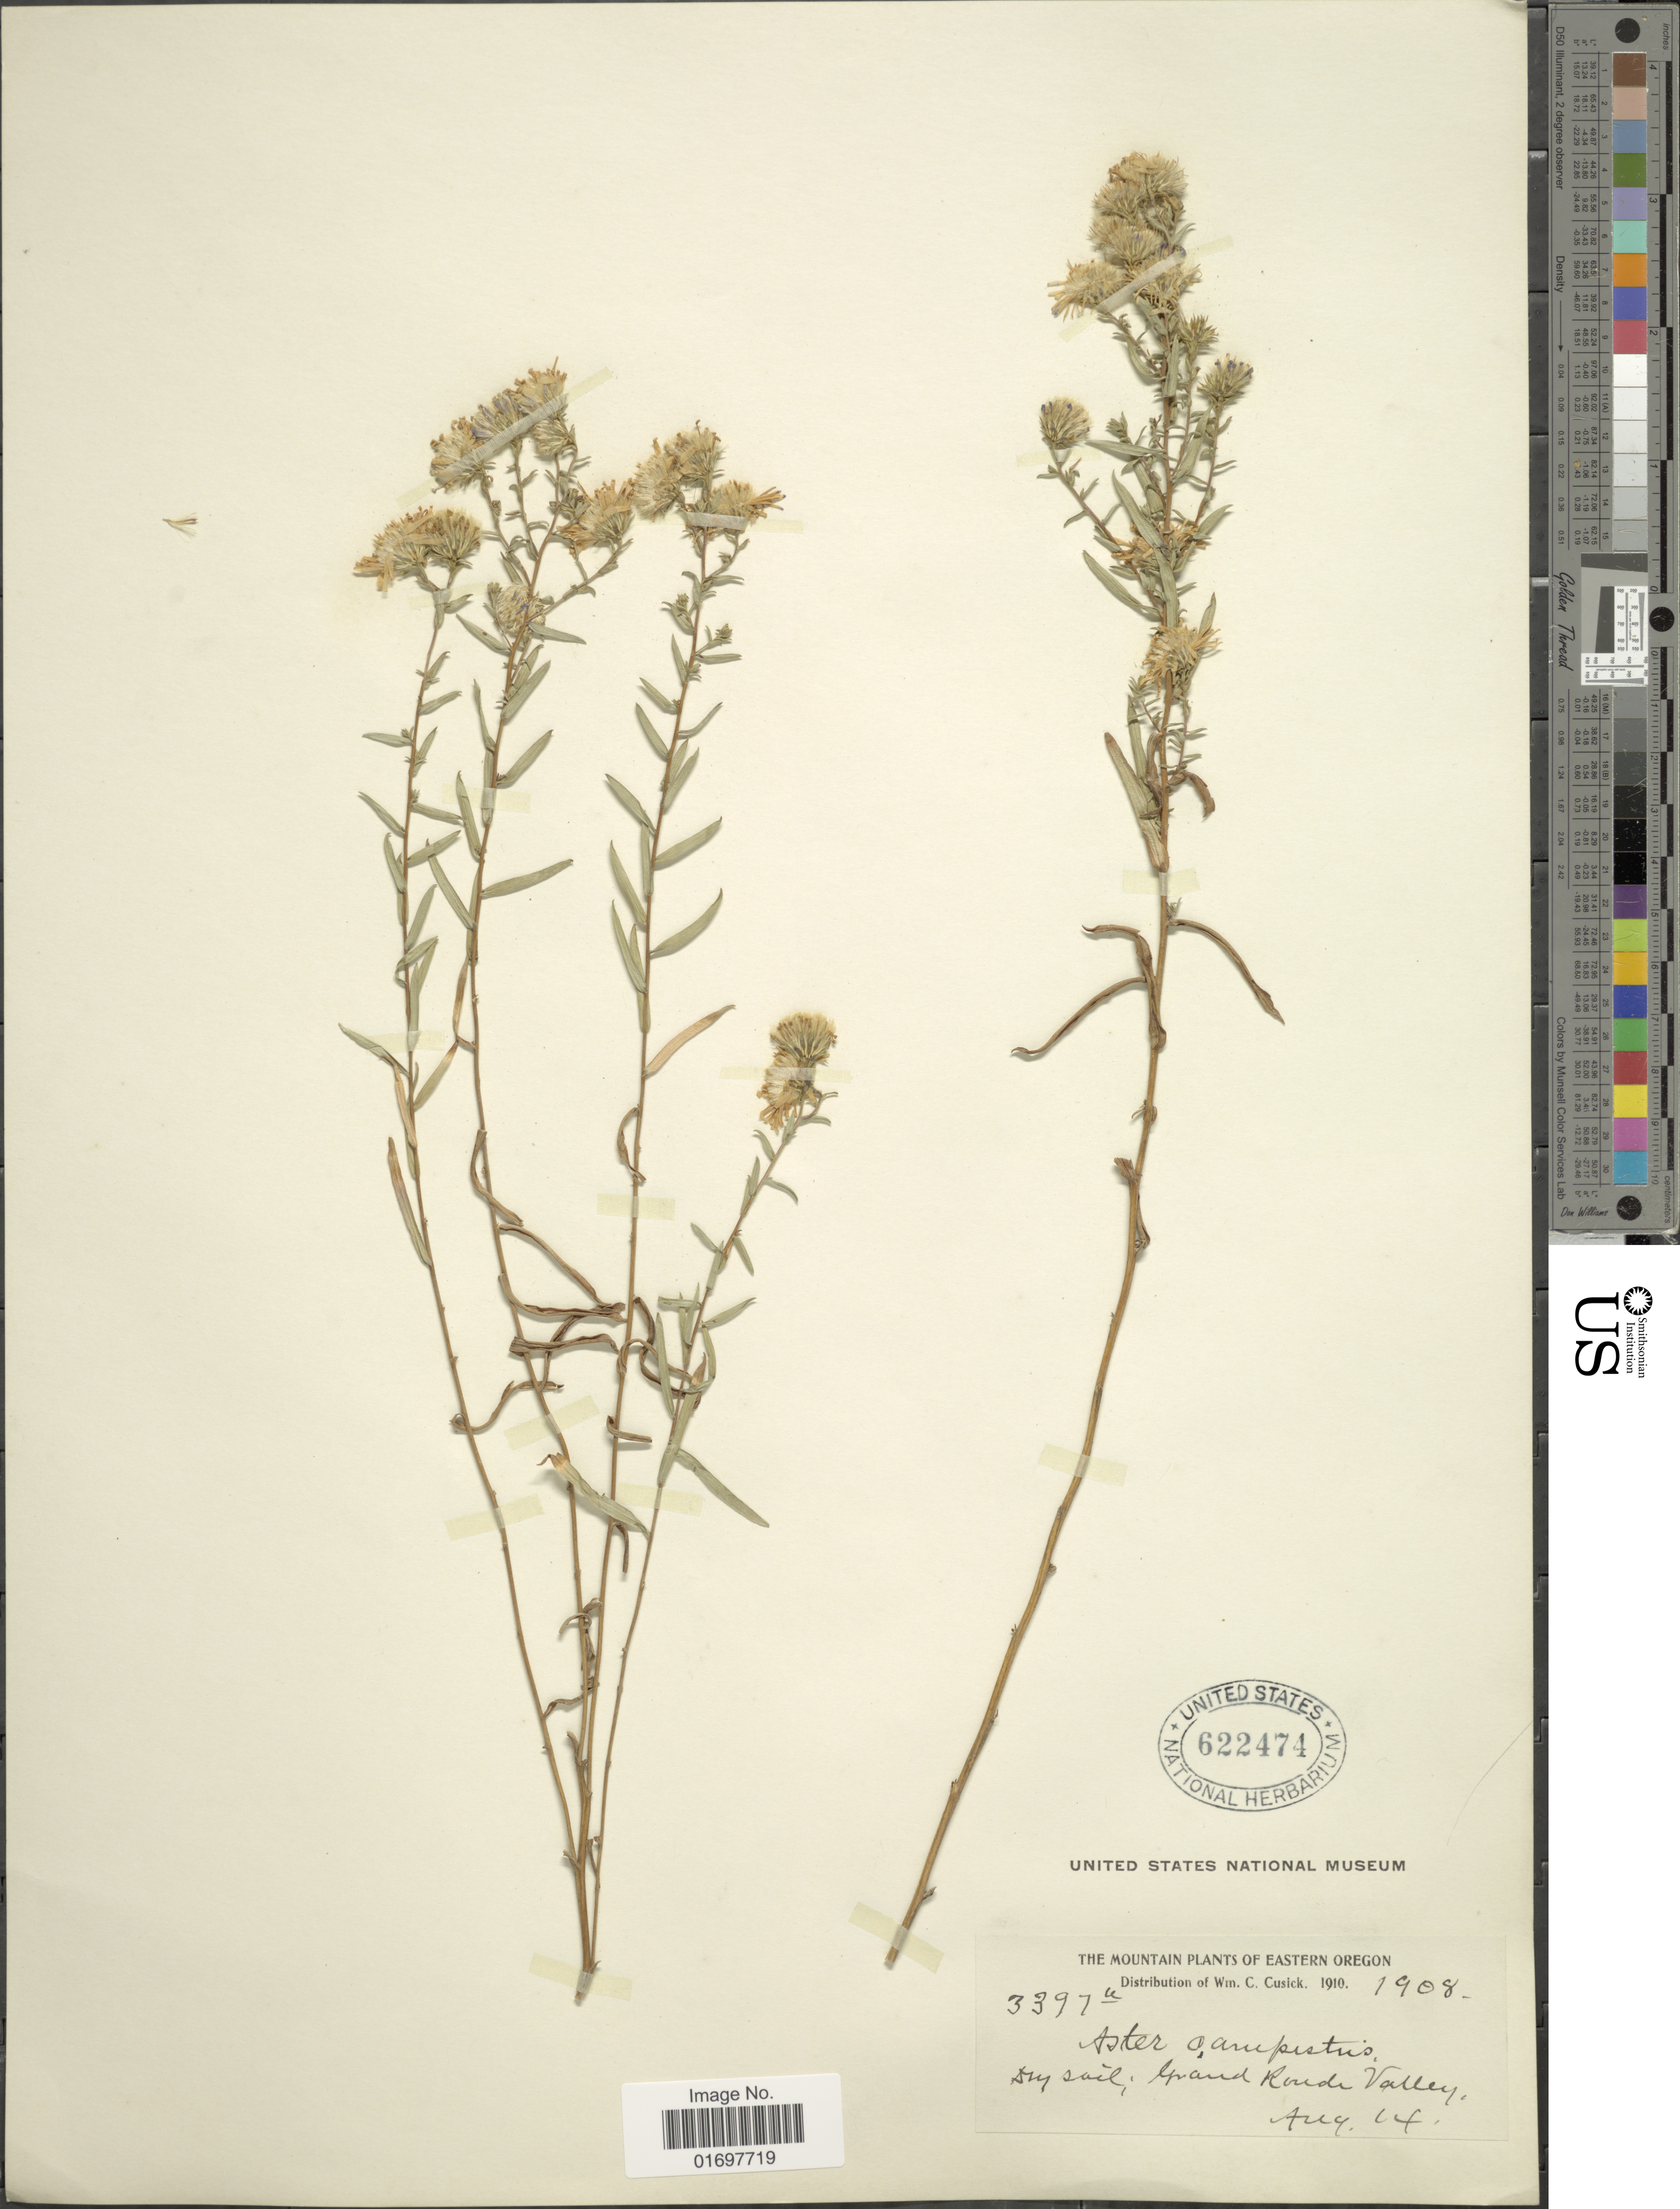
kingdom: Plantae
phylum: Tracheophyta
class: Magnoliopsida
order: Asterales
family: Asteraceae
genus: Symphyotrichum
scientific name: Symphyotrichum campestre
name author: (Nutt.) G.L. Nesom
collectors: W. C. Cusick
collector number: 3397a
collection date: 1908-08-14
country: United States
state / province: Oregon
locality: Eastern Oregon. Grand Ronde Valley.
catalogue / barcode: US 622474